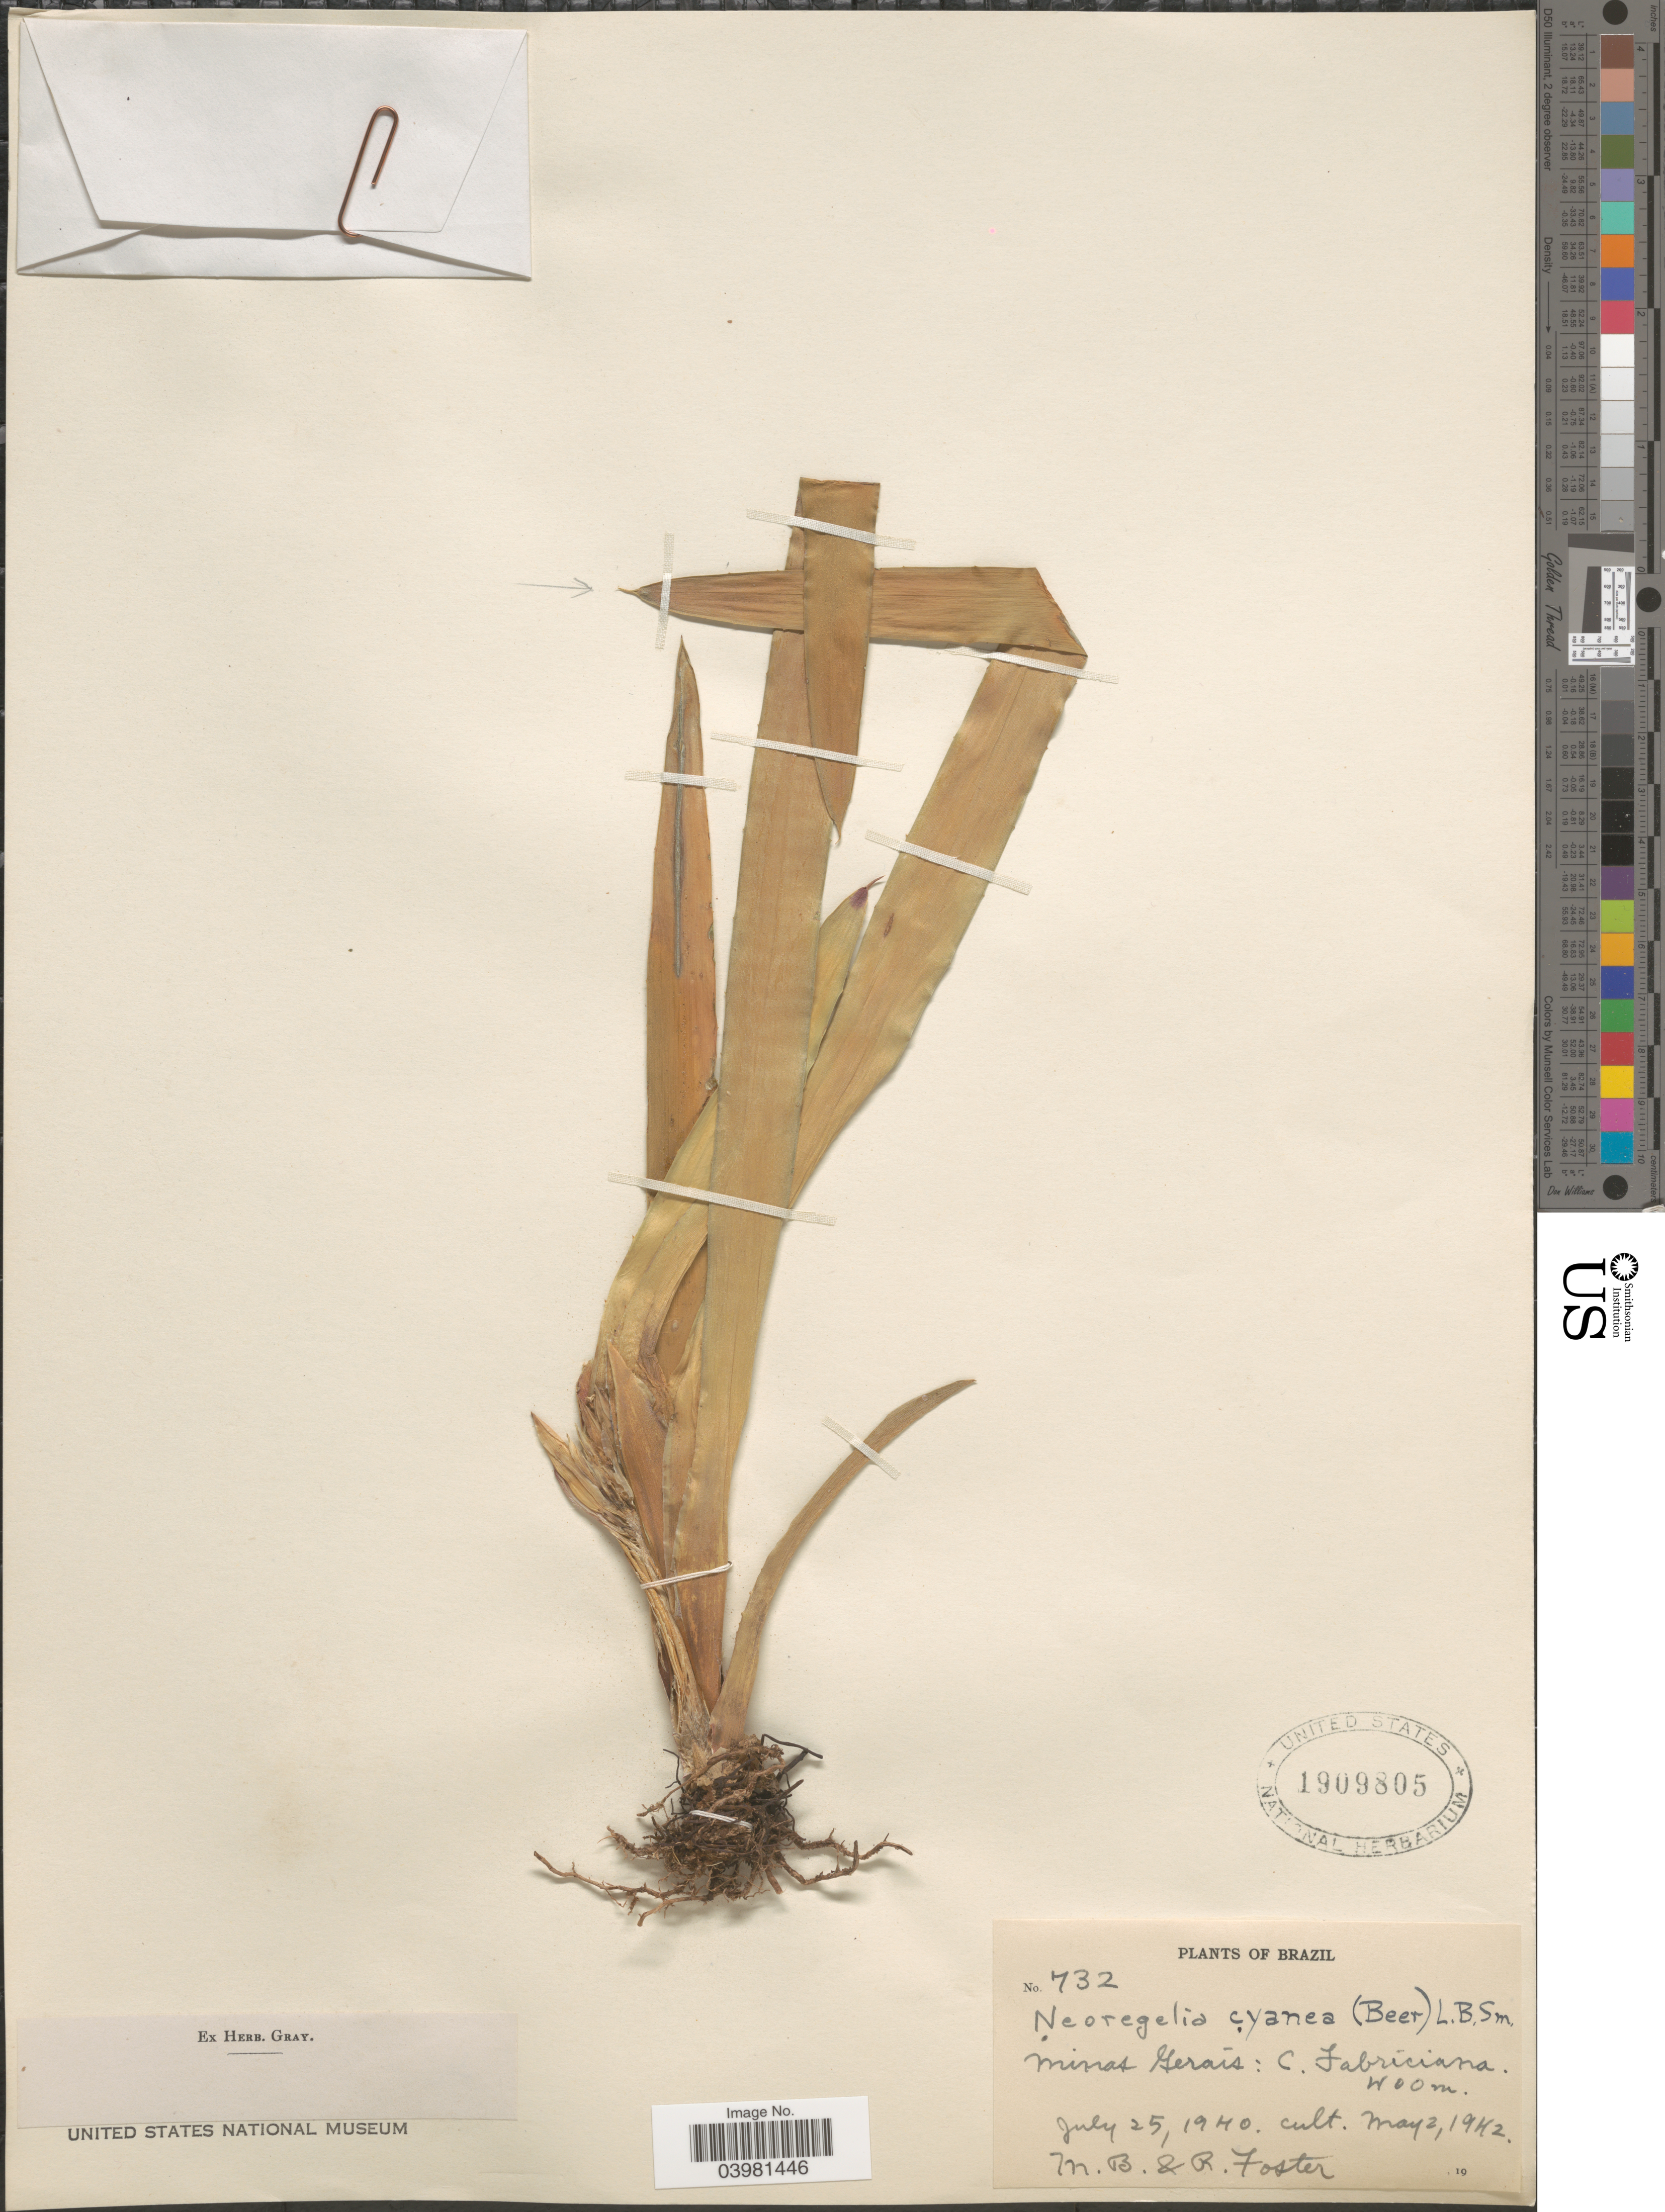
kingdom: Plantae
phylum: Tracheophyta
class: Liliopsida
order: Poales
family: Bromeliaceae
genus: Neoregelia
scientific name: Neoregelia cyanea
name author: (Beer) L.B. Sm.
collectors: M. B. Foster & R. Foster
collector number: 732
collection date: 1942-05-02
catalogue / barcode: US 1909805